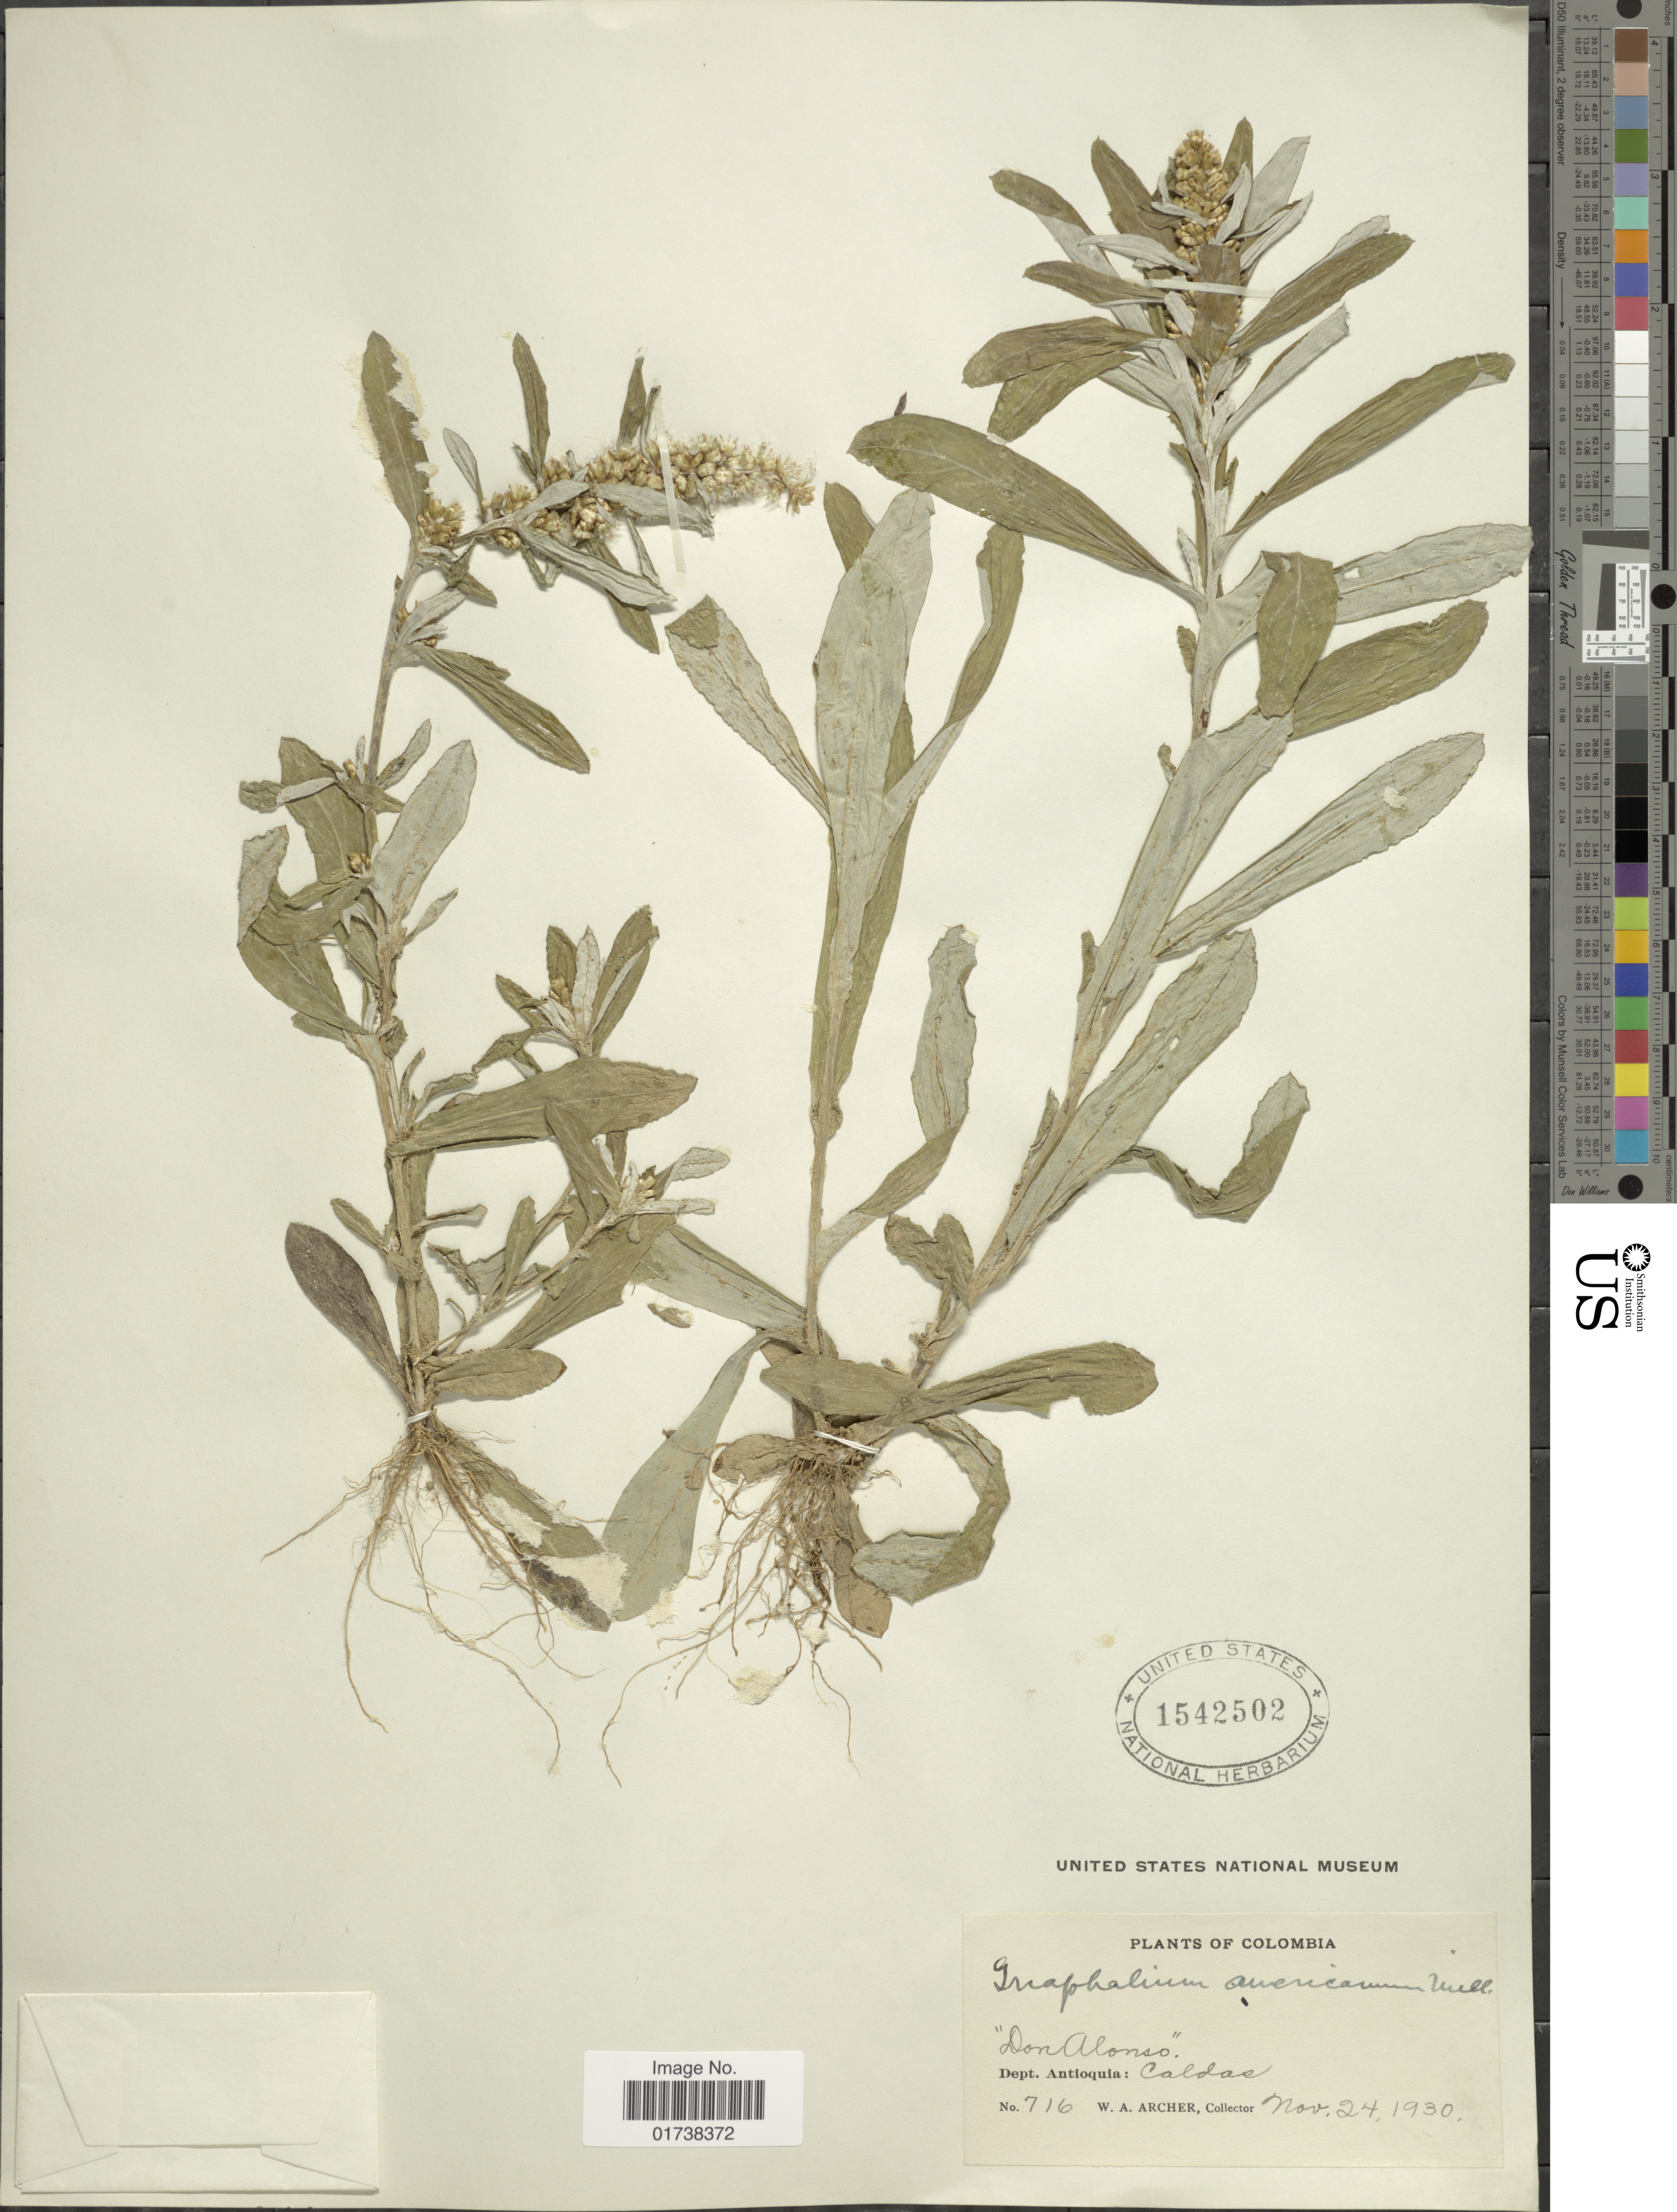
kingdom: Plantae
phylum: Tracheophyta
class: Magnoliopsida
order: Asterales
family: Asteraceae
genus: Gamochaeta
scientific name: Gamochaeta americana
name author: (Mill.) Wedd.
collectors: W. A. Archer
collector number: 716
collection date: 1930-11-24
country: Colombia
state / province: Antioquia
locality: Don Alonso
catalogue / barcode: US 1542502